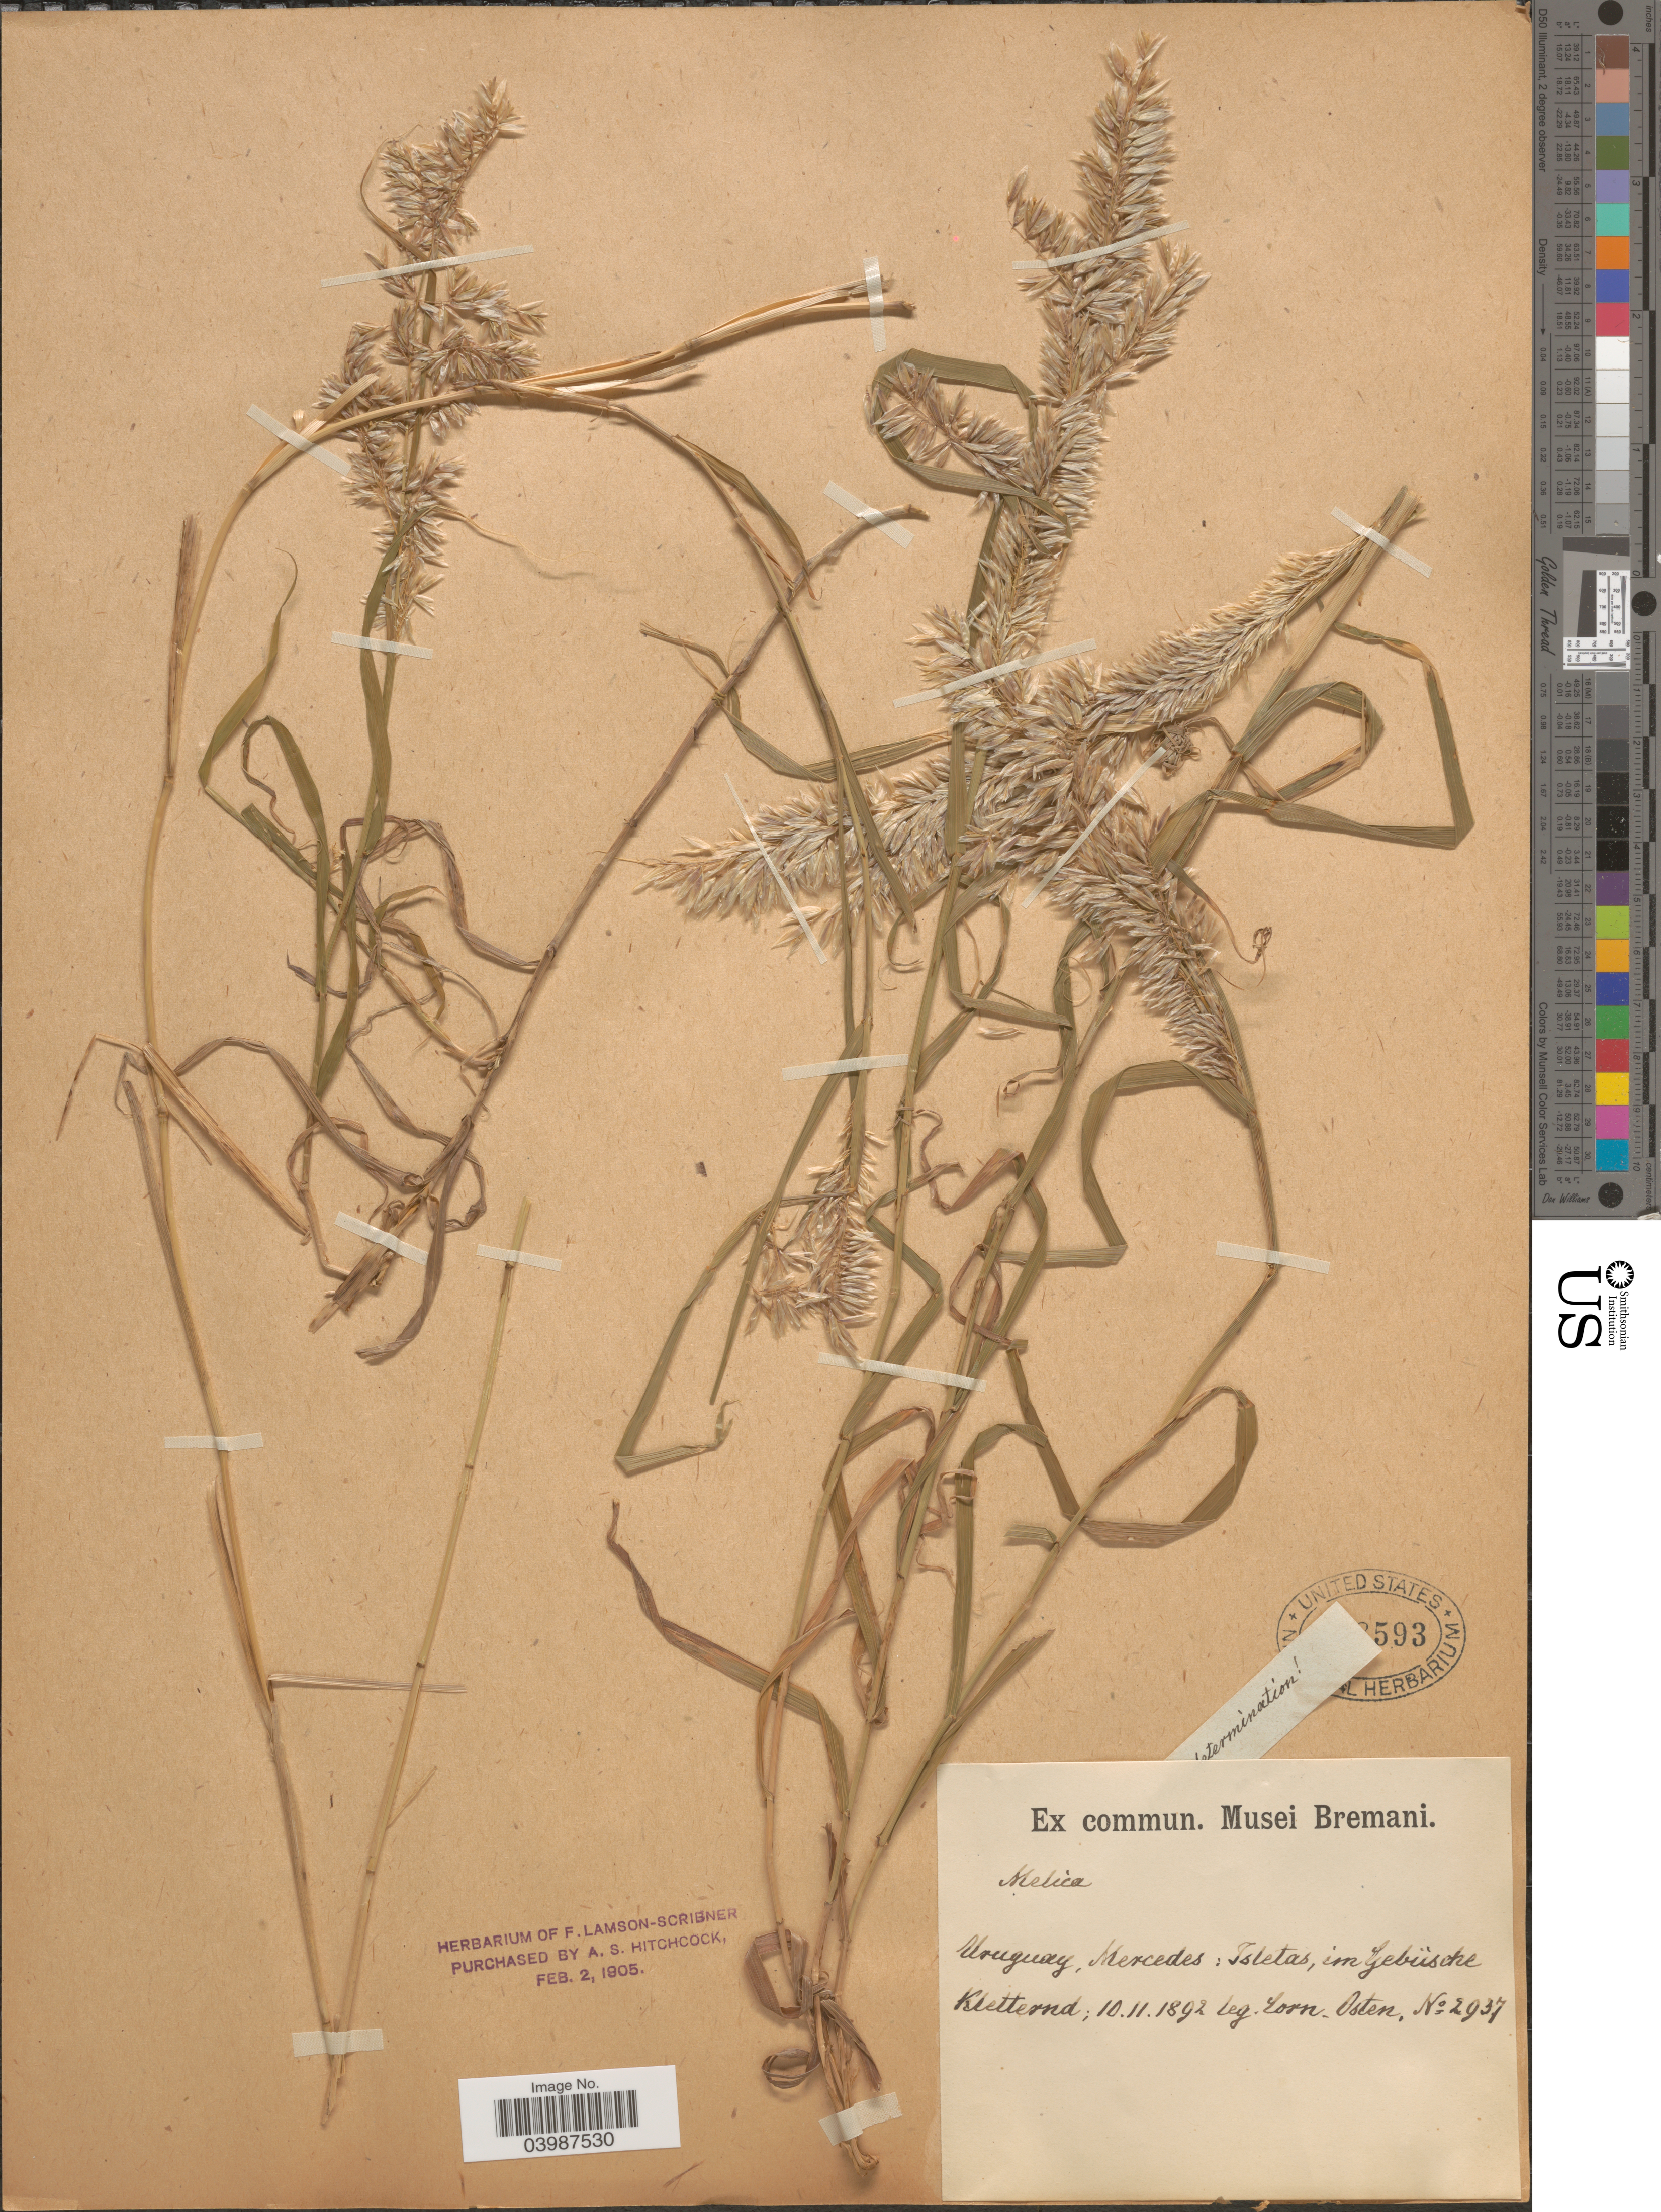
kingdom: Plantae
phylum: Tracheophyta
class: Liliopsida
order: Poales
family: Poaceae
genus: Melica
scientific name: Melica sp.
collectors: C. Osten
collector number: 2937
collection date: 1892-11-10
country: Uruguay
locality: Mercedes: Isletas, im Gebüsche Kletternd.